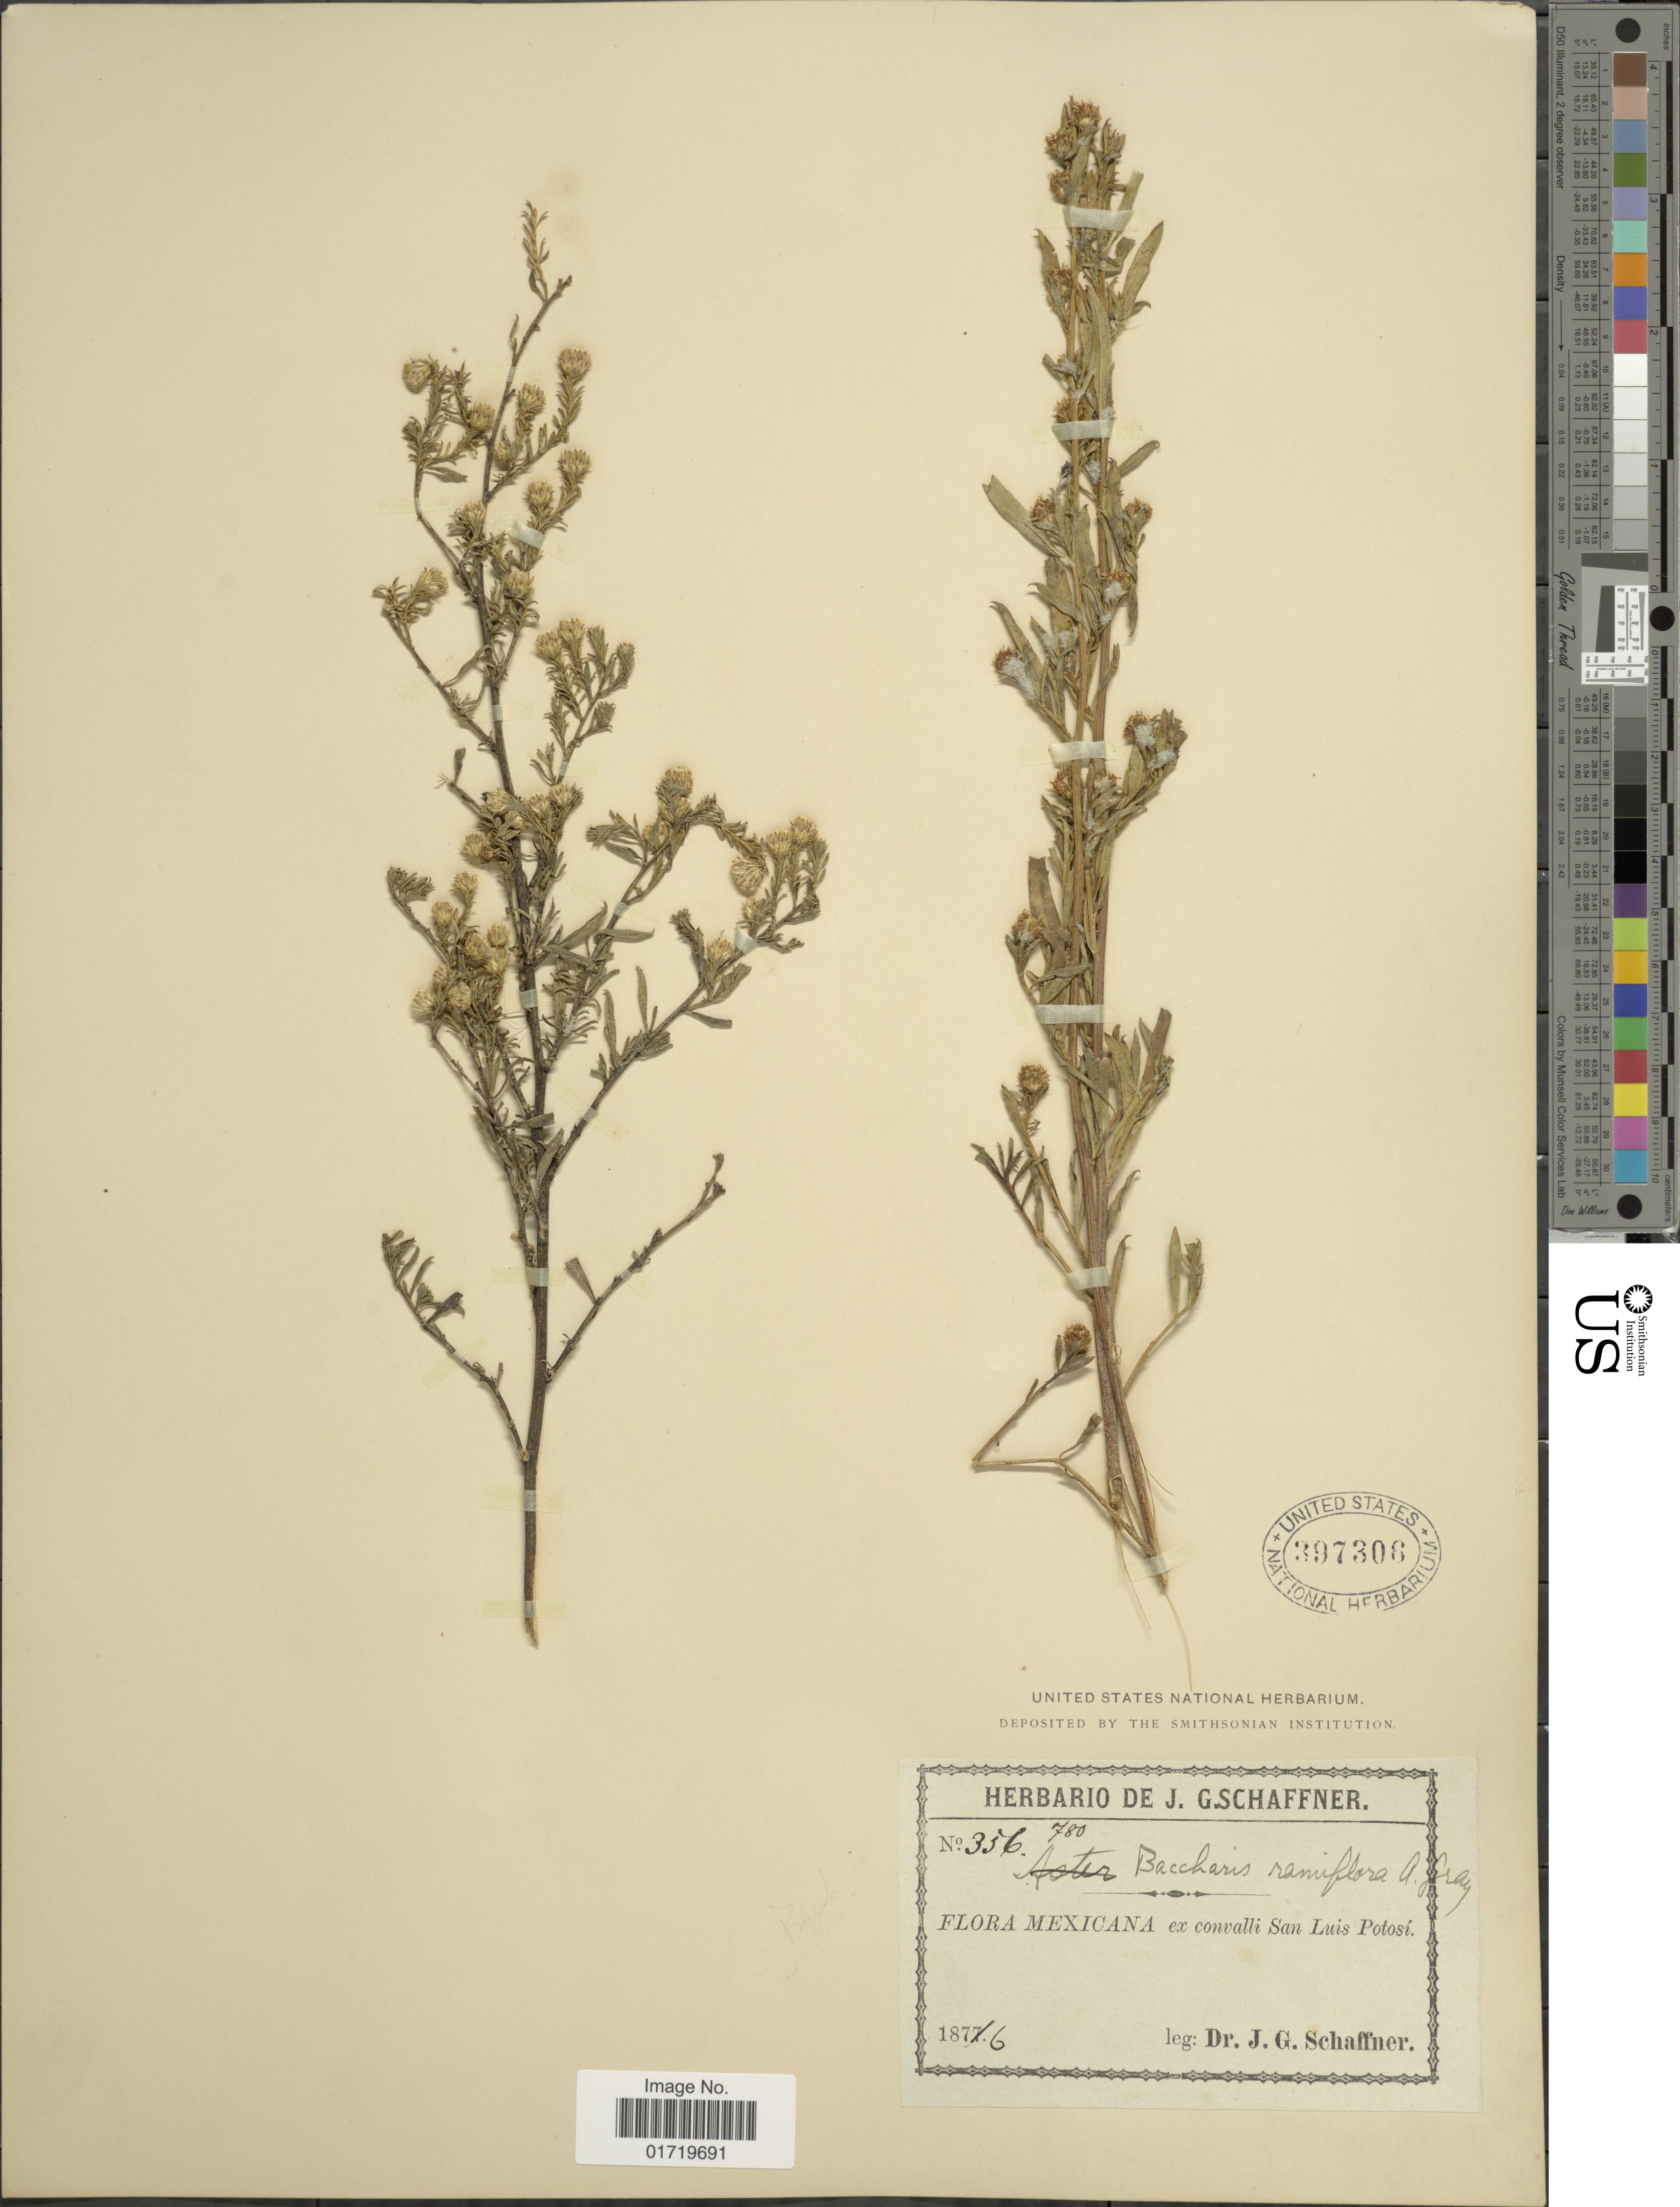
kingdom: Plantae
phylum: Tracheophyta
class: Magnoliopsida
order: Asterales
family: Asteraceae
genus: Baccharis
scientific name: Baccharis ramiflora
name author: A. Gray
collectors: J. G. Schaffner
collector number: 356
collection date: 1876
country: Mexico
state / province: San Luis Potosí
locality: Ex convalli San Luis Potosi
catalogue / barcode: US 397306